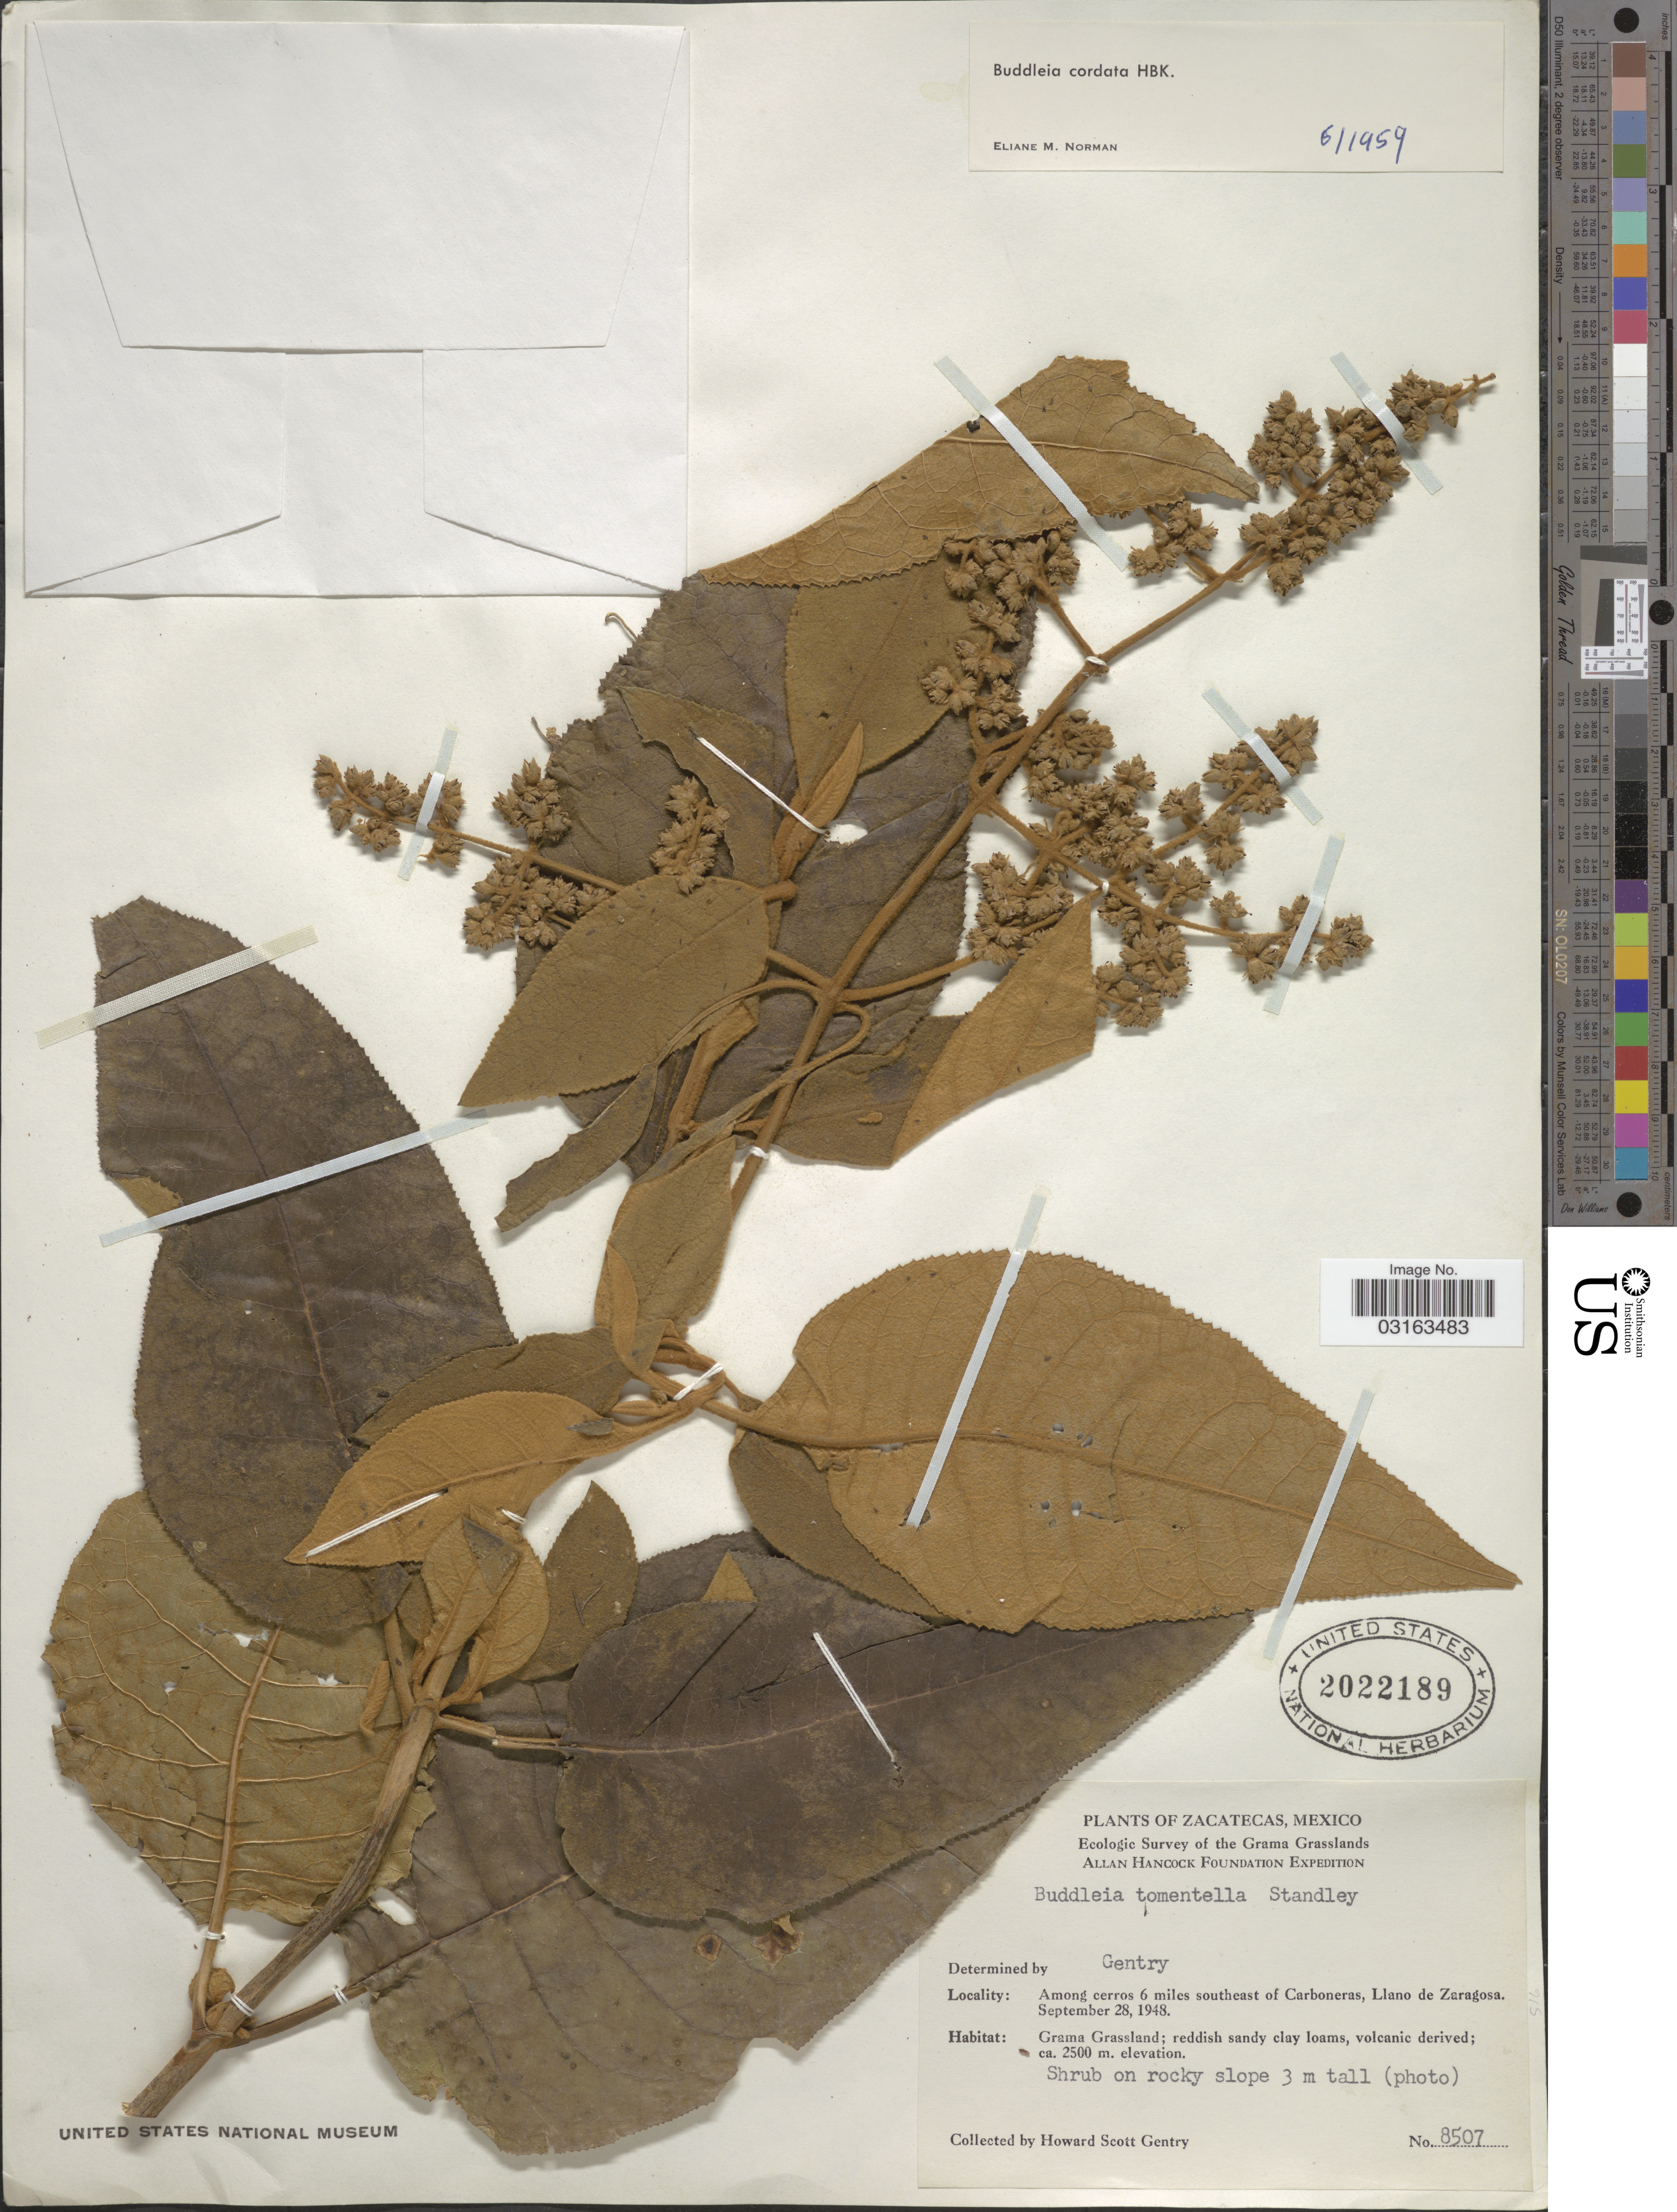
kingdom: Plantae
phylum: Tracheophyta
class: Magnoliopsida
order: Lamiales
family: Scrophulariaceae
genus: Buddleja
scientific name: Buddleja cordata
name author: Kunth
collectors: H. S. Gentry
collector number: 8507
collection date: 1948-09-28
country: Mexico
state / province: Zacatecas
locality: Grama Grasslands. Among cerros 6 miles southeast of Carboneras, Llano de Zaragosa.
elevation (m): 2500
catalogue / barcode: US 2022189